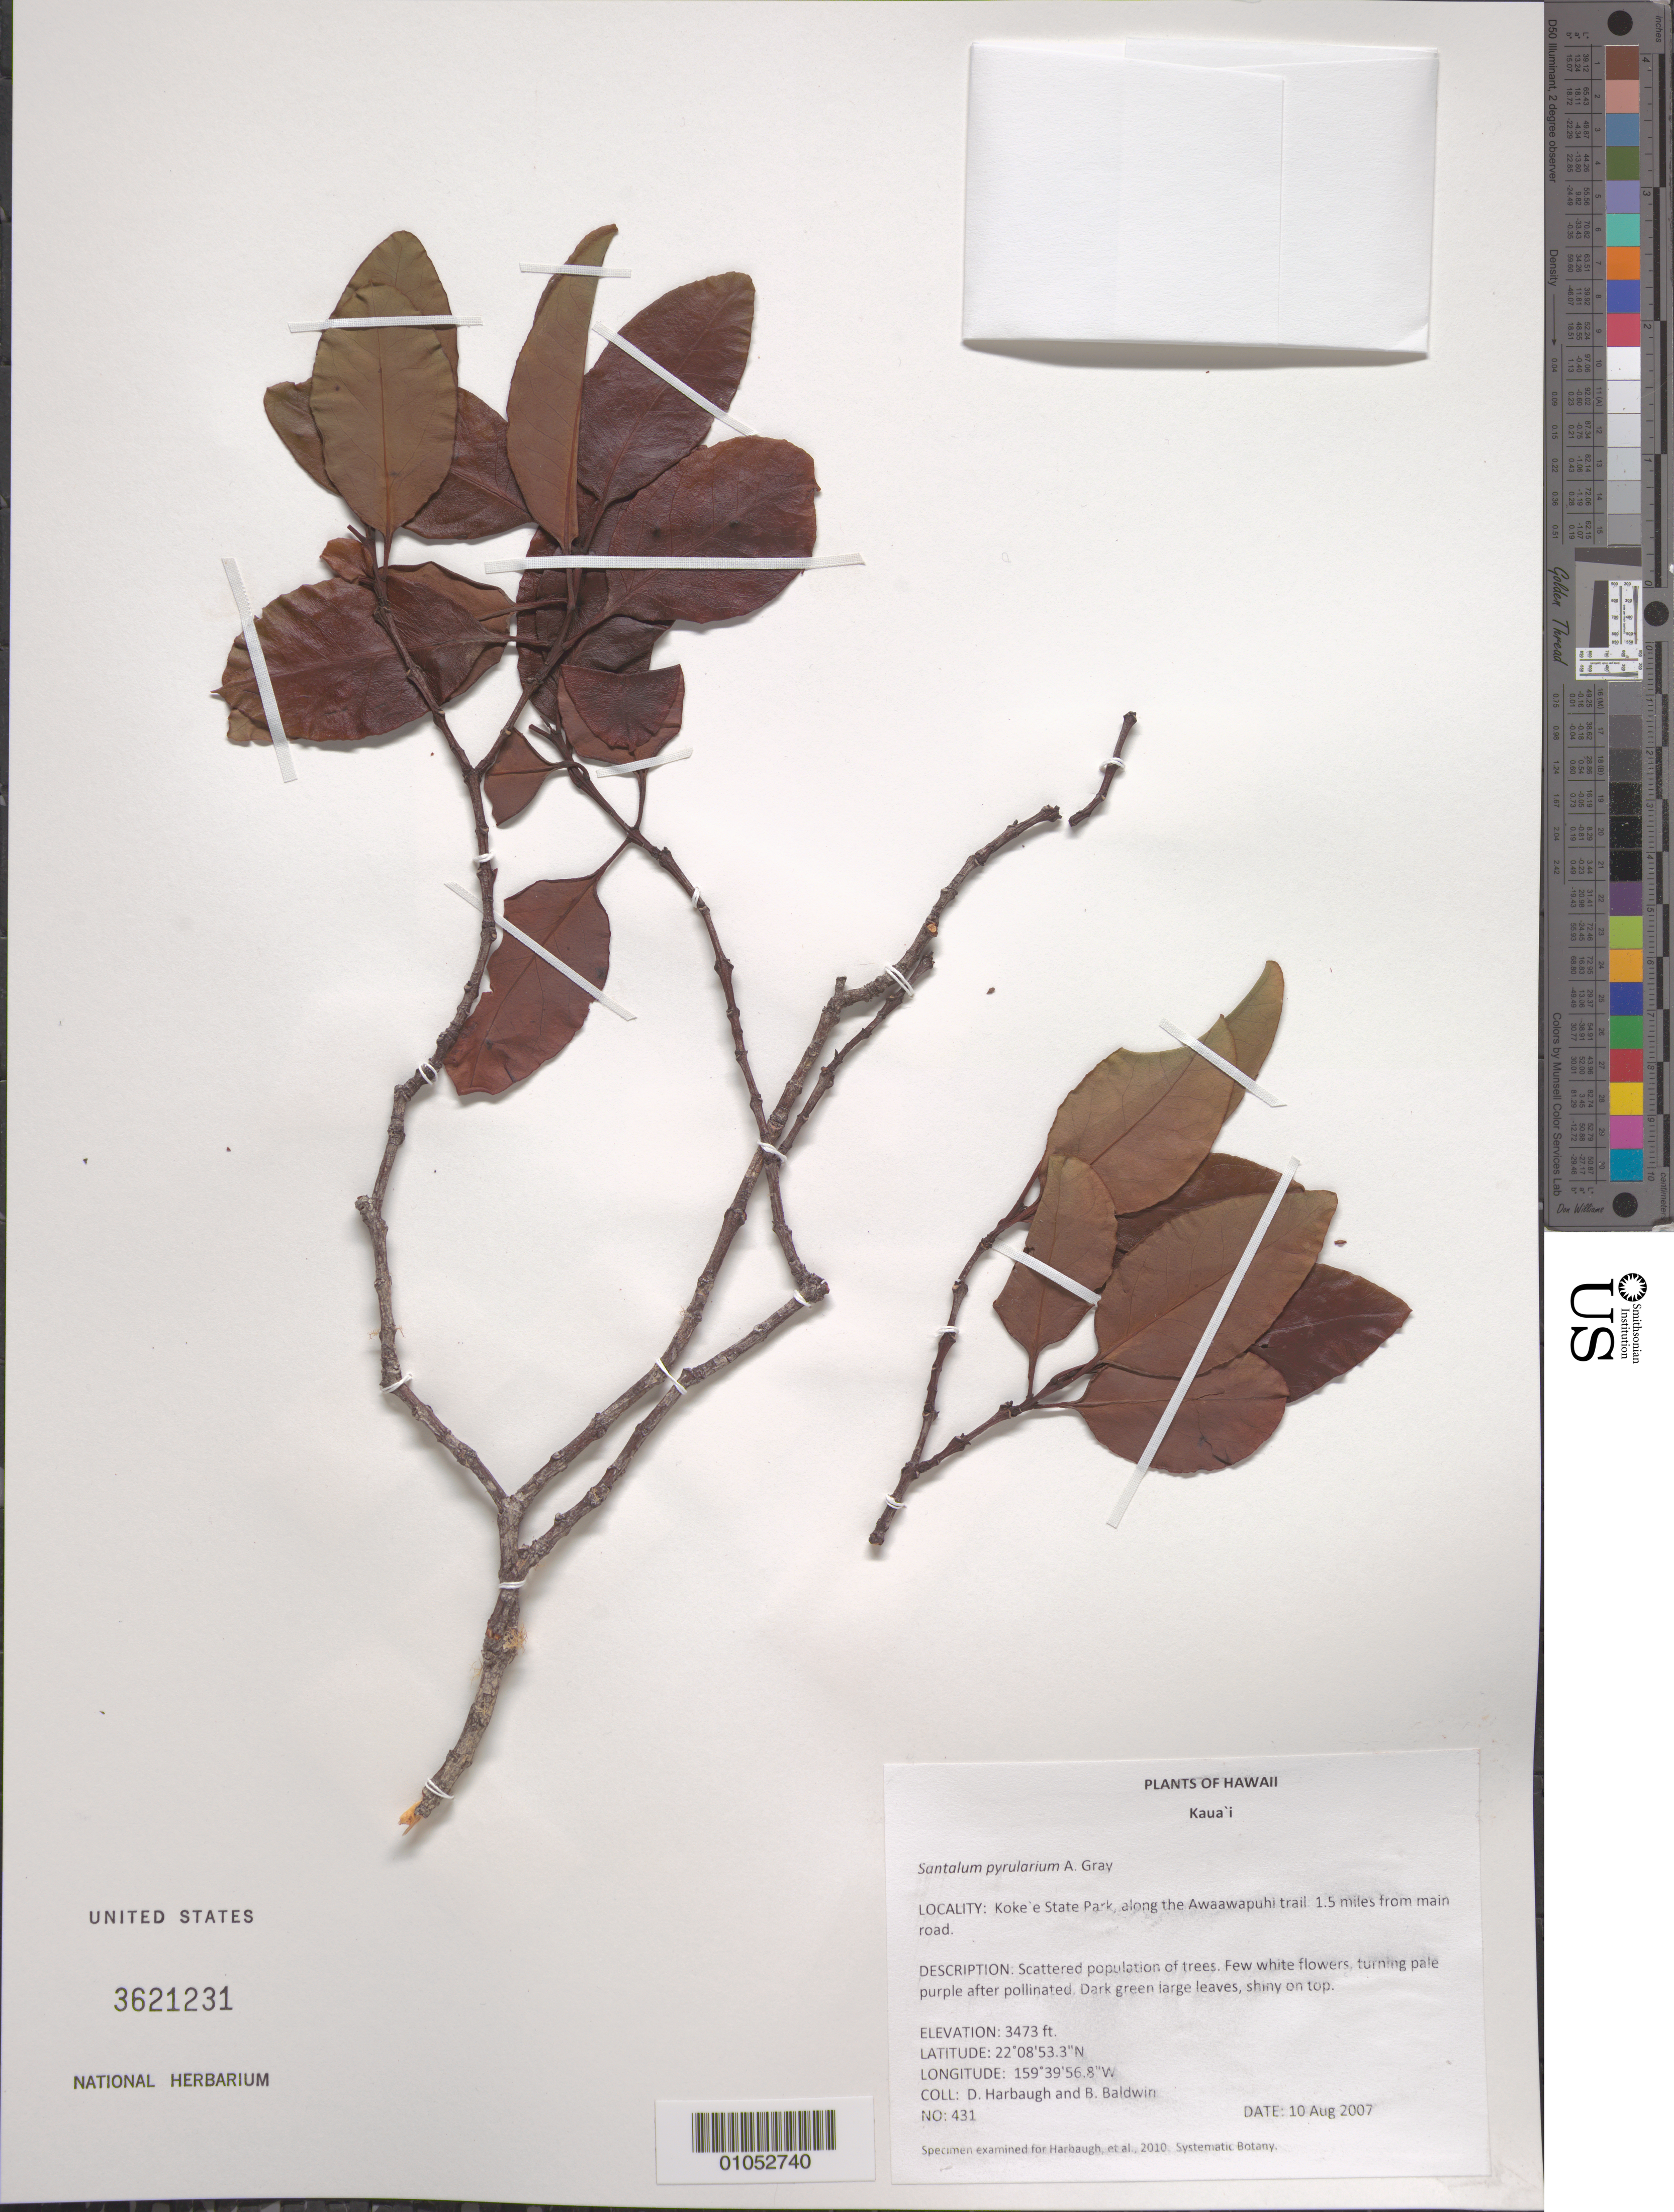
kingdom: Plantae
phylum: Tracheophyta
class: Magnoliopsida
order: Santalales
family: Santalaceae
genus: Santalum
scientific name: Santalum pyrularium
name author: A. Gray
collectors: D. Harbaugh & B. Baldwin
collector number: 431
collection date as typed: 10 Aug 2007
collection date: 2007-08-10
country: United States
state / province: Hawaii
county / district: Kauai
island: Kaua'i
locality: Kokee State Park, along the Awaawapuhi Trail, 1.5 miles from main road.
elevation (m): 1059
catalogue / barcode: US 3621231